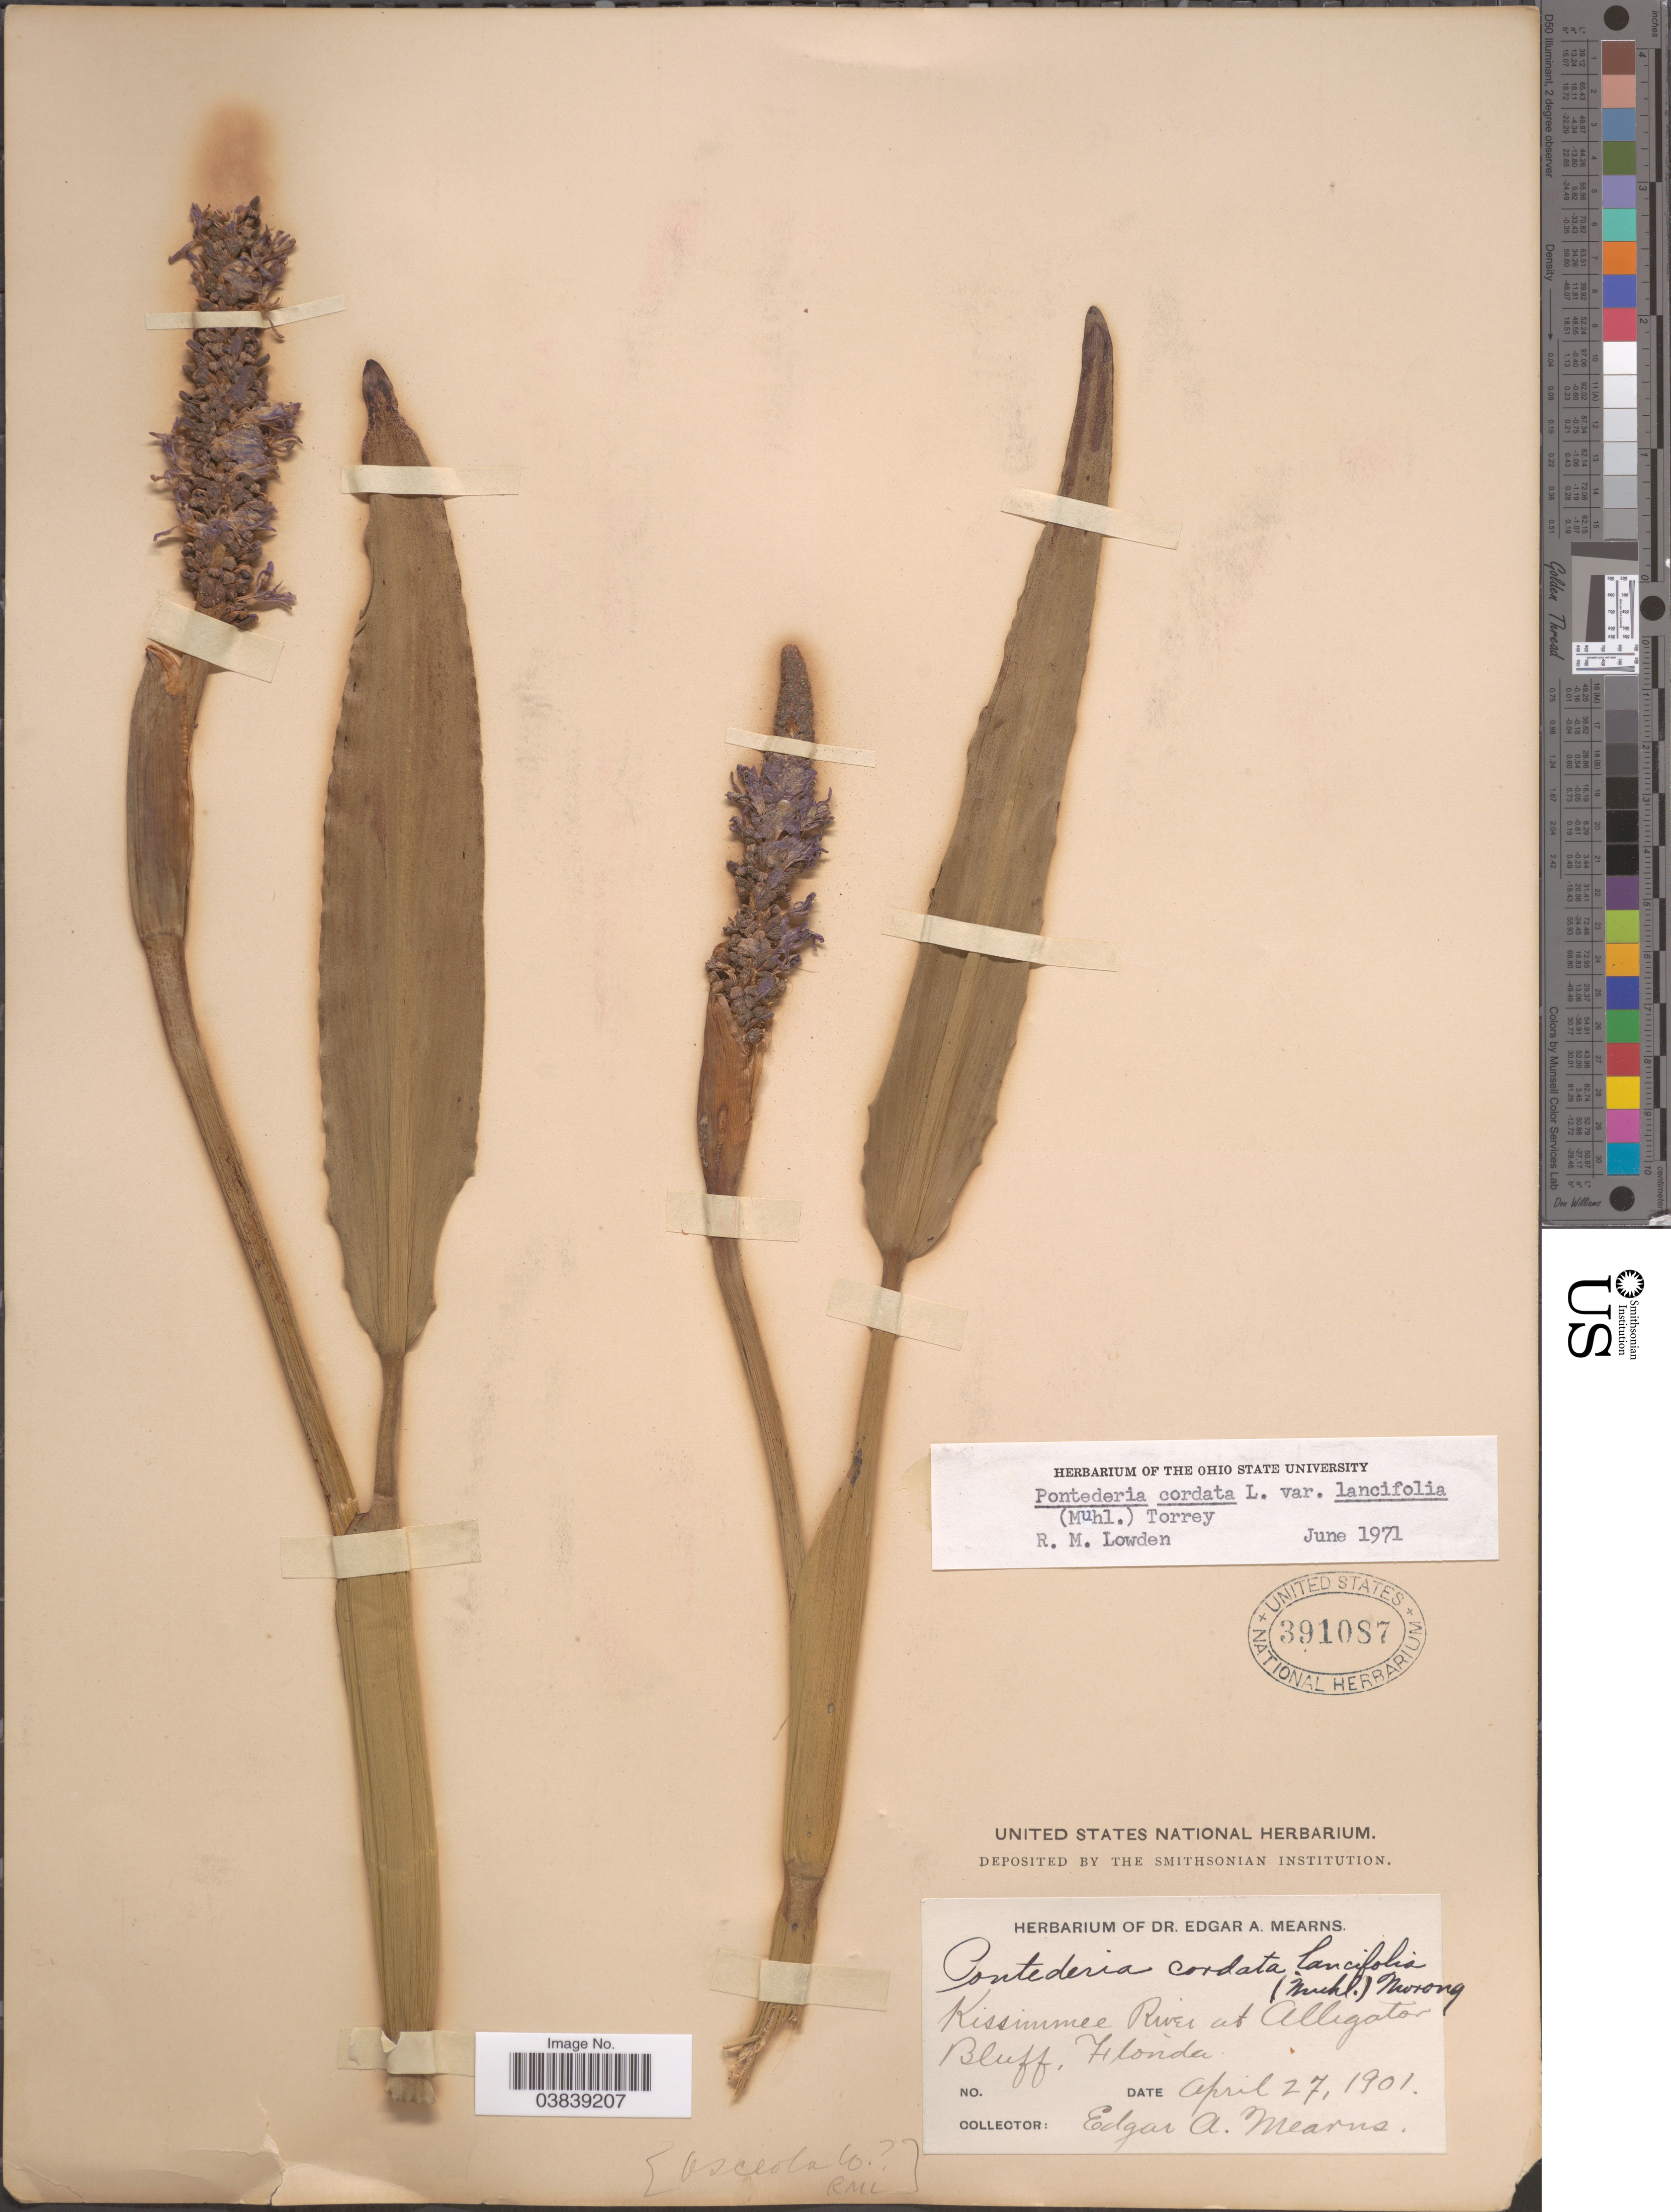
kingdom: Plantae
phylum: Tracheophyta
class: Liliopsida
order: Commelinales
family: Pontederiaceae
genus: Pontederia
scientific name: Pontederia cordata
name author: L.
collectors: E. A. Mearns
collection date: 1901-04-27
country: United States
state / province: Florida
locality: Kissimmee River at Alligator Bluff. Osceola Co.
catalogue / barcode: US 391087